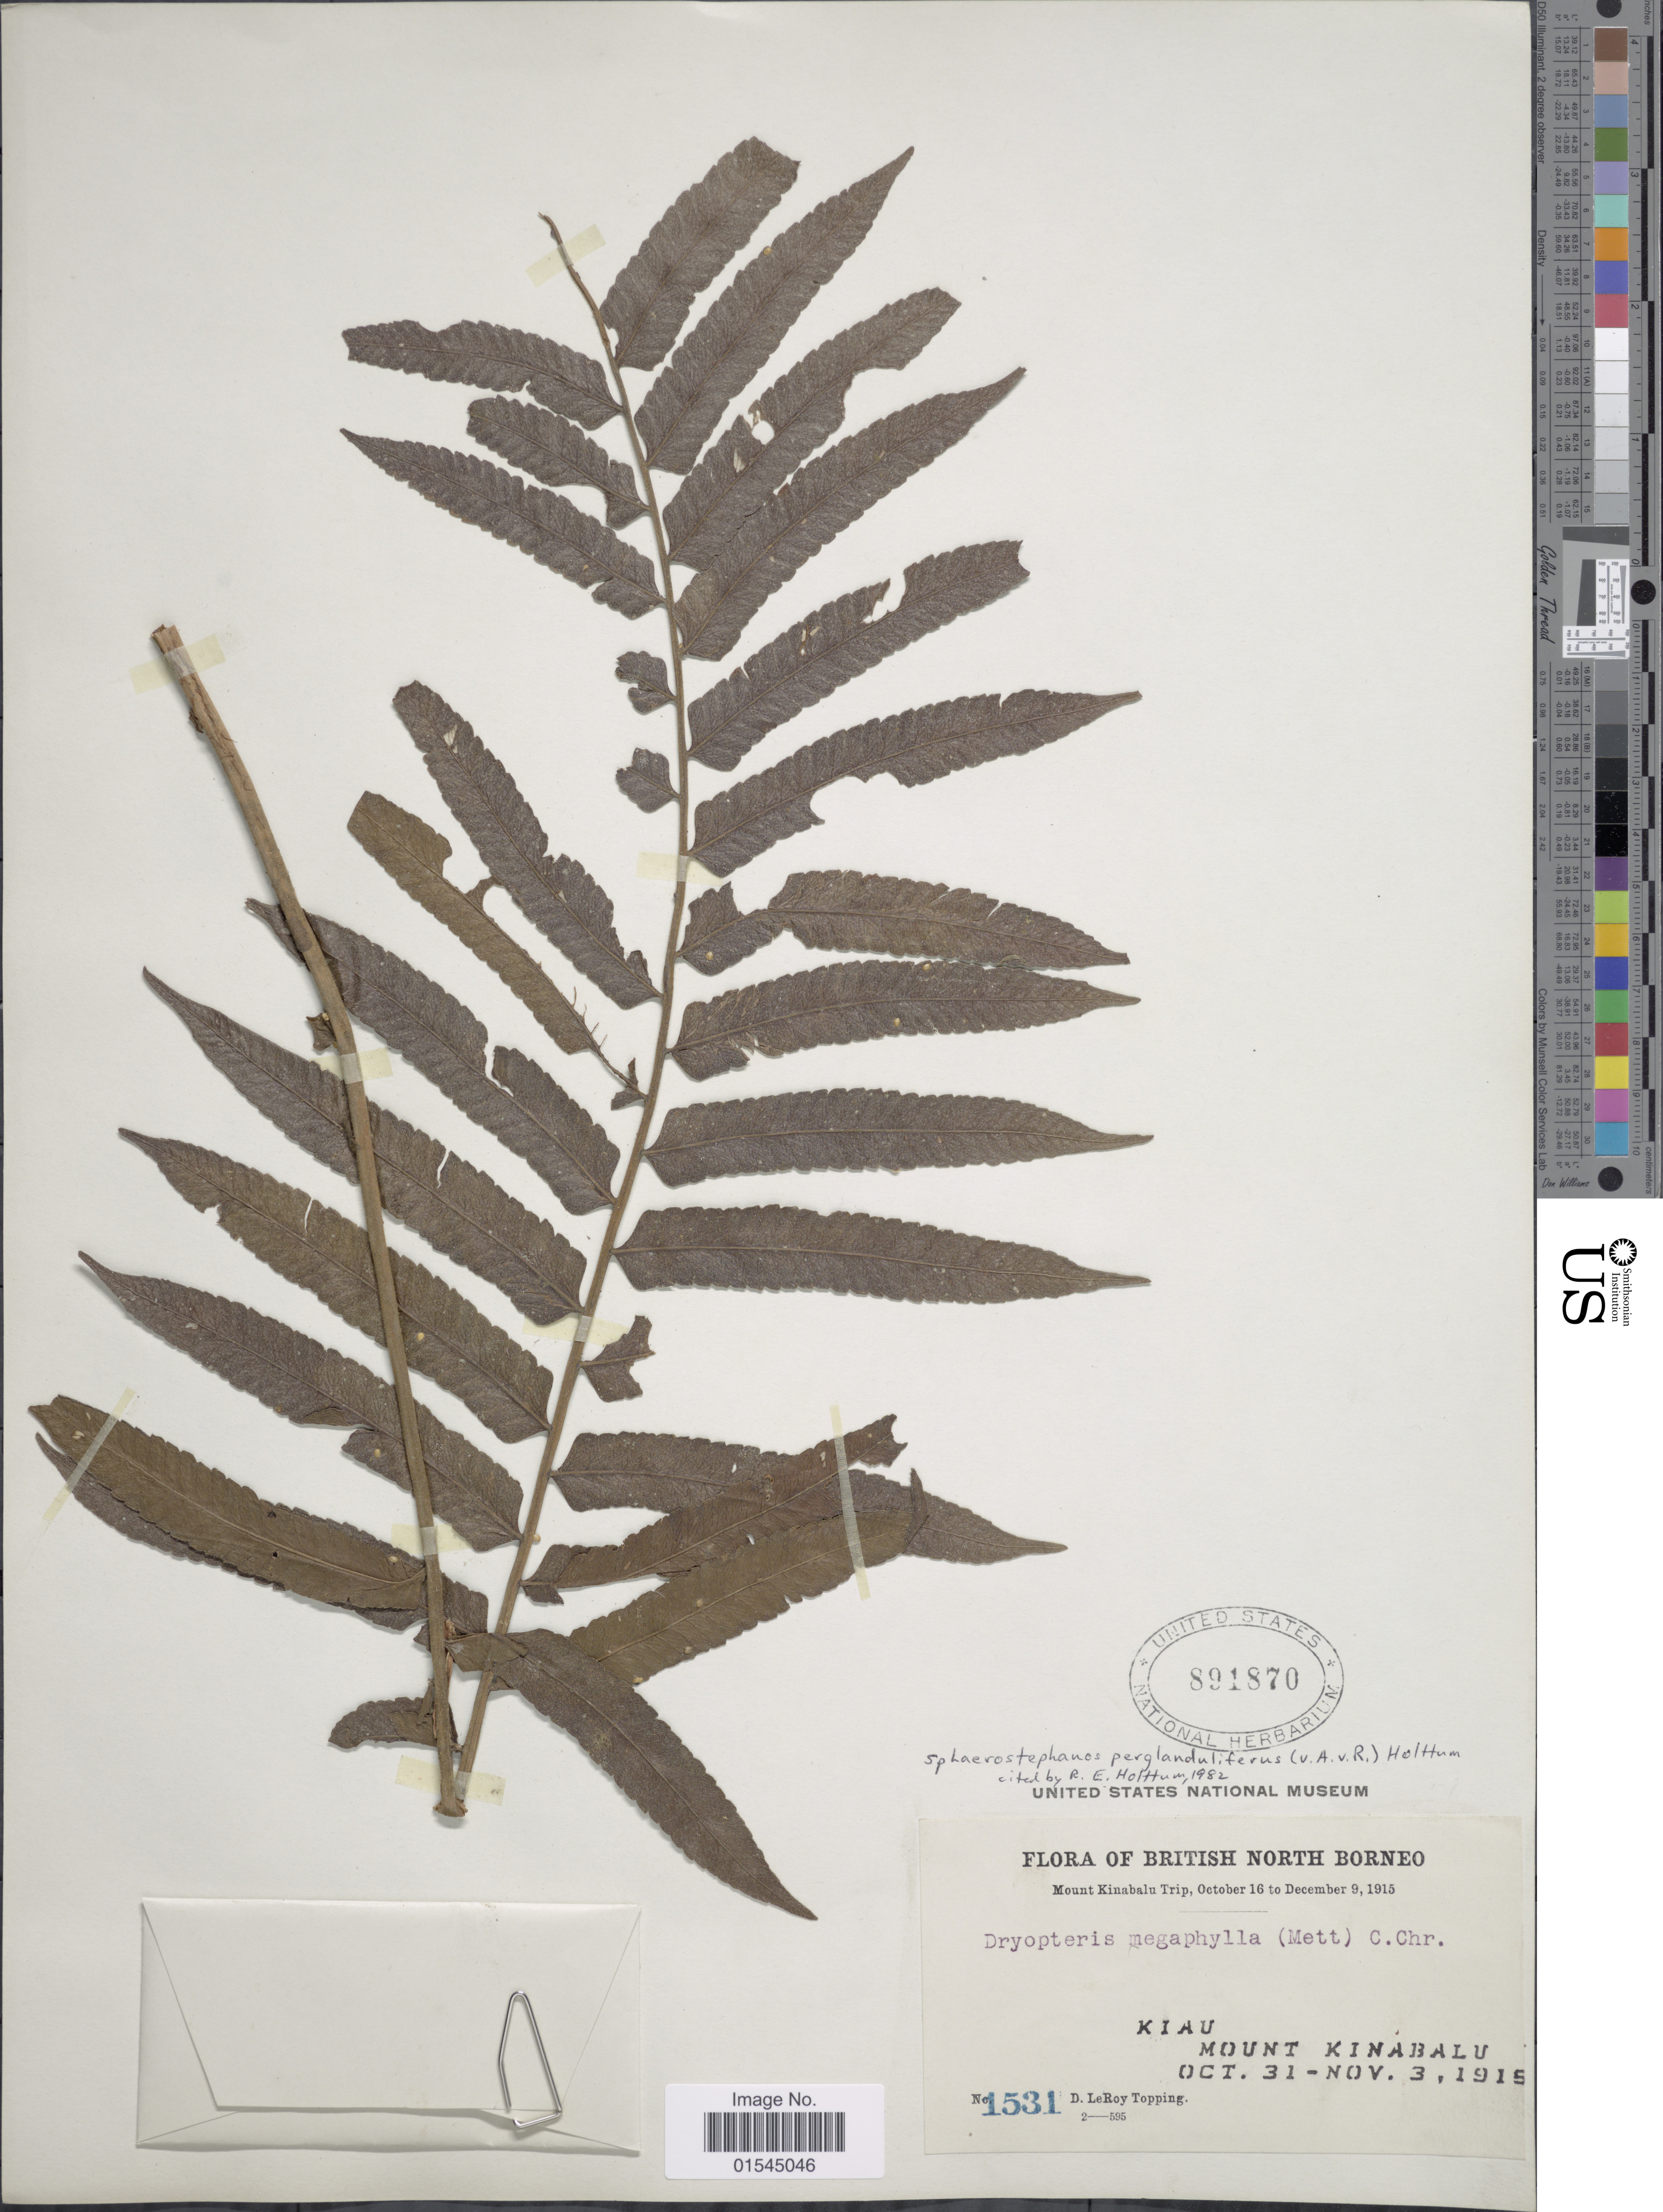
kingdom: Plantae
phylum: Tracheophyta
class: Polypodiopsida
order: Polypodiales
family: Thelypteridaceae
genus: Sphaerostephanos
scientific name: Sphaerostephanos perglanduliferus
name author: (Alderw.) Holttum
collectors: D. L. Topping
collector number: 1531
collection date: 1915-10-31/1915-11-03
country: Malaysia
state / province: Sabah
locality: British North Borneo. Kiau. Mount Kinabalu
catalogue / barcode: US 891870